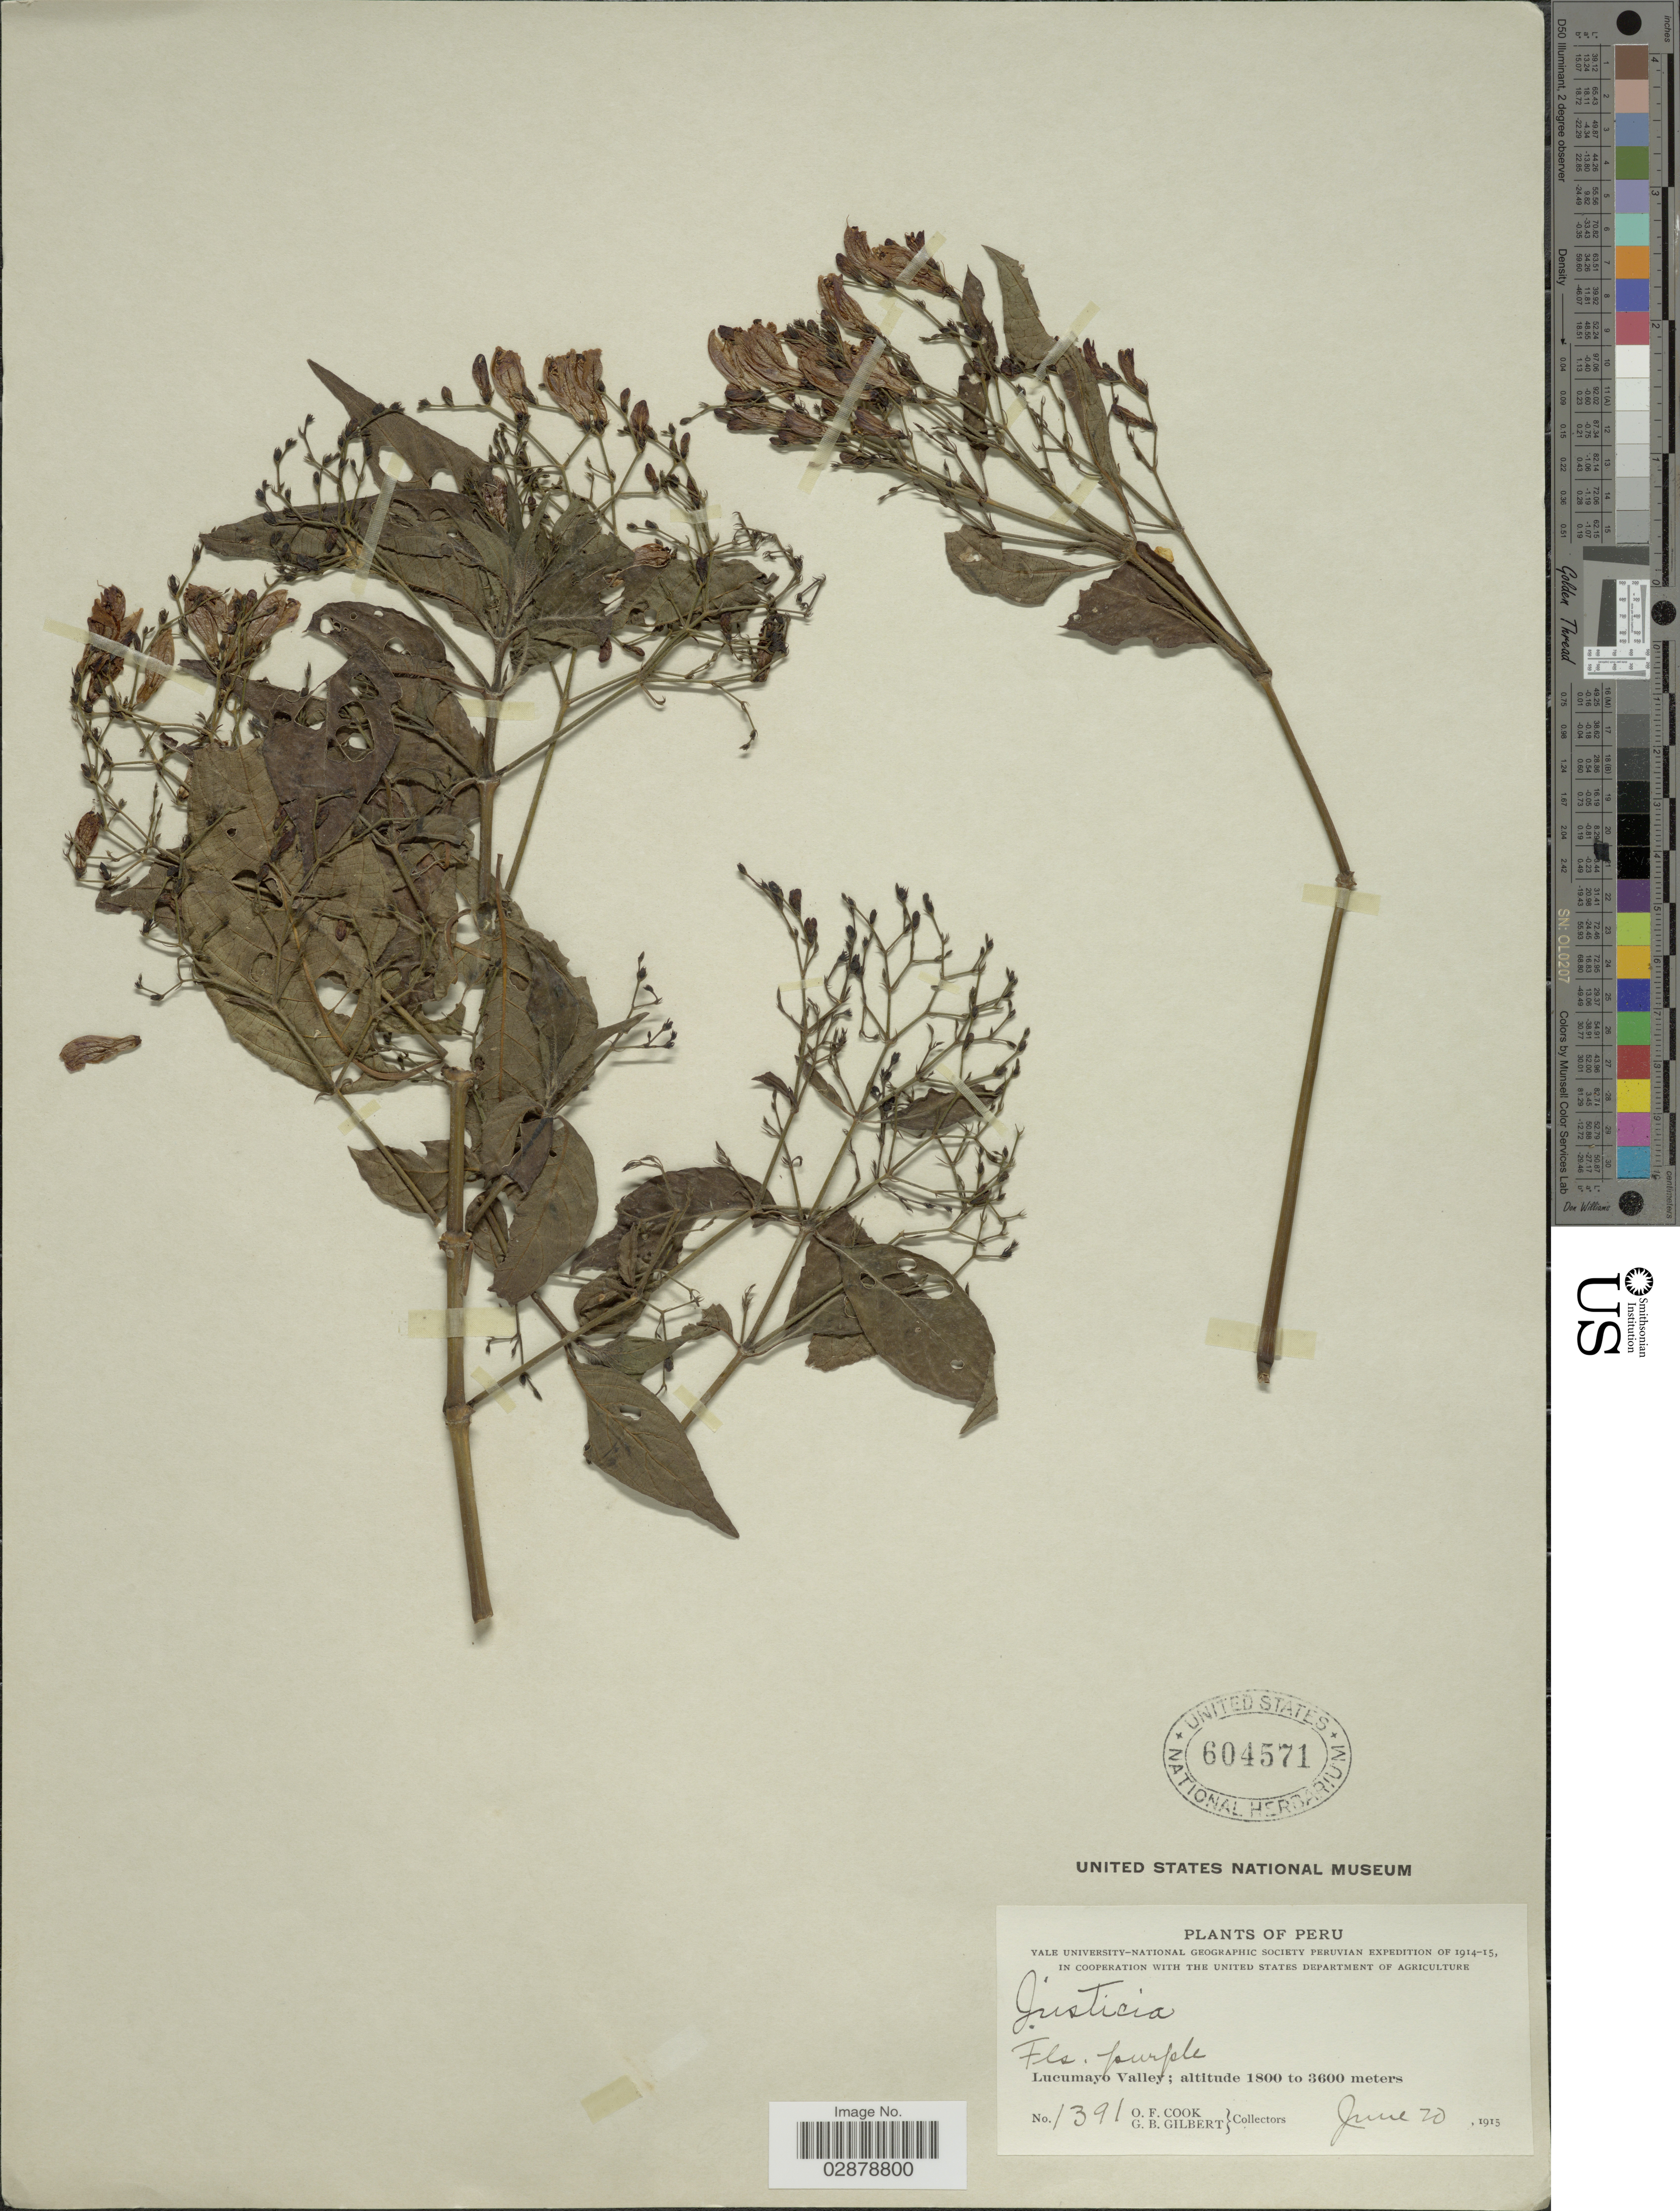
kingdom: Plantae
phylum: Tracheophyta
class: Magnoliopsida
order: Lamiales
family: Acanthaceae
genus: Justicia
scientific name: Justicia cuzcoensis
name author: Lindau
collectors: O. F. Cook & G. B. Gilbert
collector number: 1391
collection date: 1915-06-20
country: Peru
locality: Lucumayo Valley.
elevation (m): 1800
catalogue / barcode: US 604571